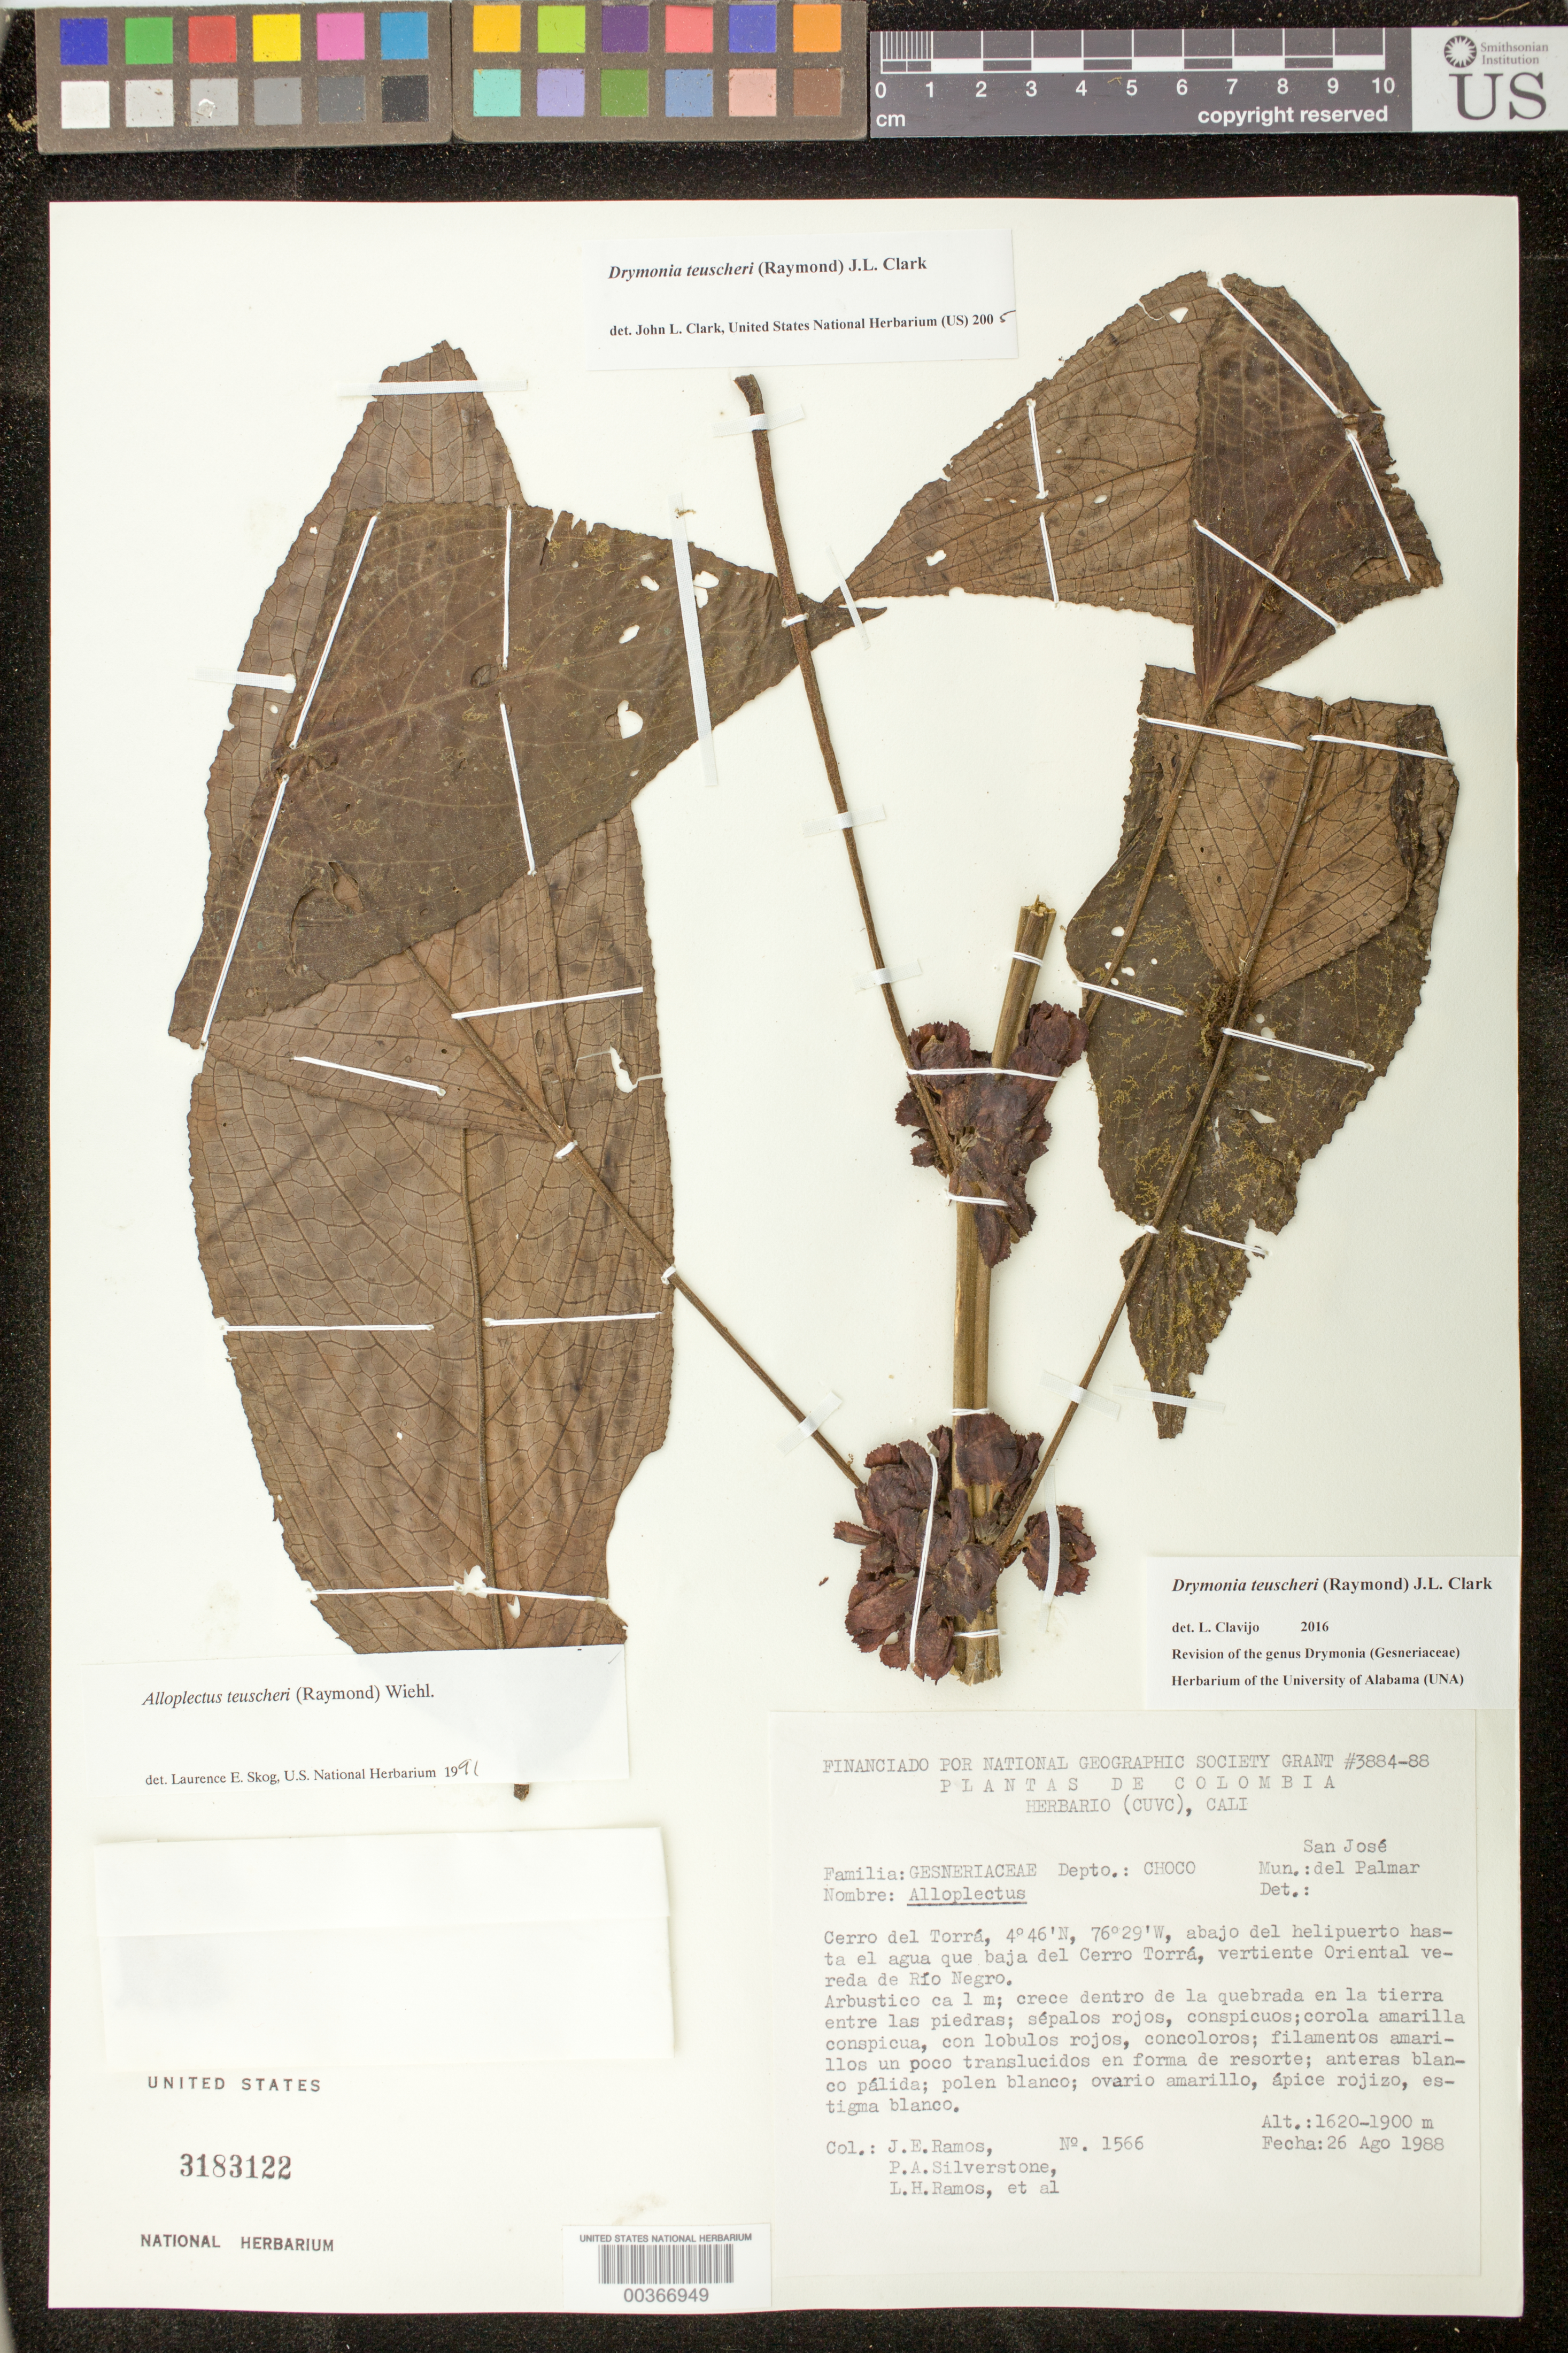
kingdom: Plantae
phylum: Tracheophyta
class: Magnoliopsida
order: Lamiales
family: Gesneriaceae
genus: Drymonia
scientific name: Drymonia teuscheri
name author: (Raymond) J.L. Clark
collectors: J. E. Ramos, P. A. Silverstone-Sopkin, L. Ramos & et al.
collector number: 1566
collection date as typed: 26 Aug 1988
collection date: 1988-08-26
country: Colombia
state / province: Chocó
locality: San Jose del Palmar, Cerro del Torra, abajo del helipuerto hasta El Agua que Baja del Cerro Torra, ...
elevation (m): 1620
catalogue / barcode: US 3183122